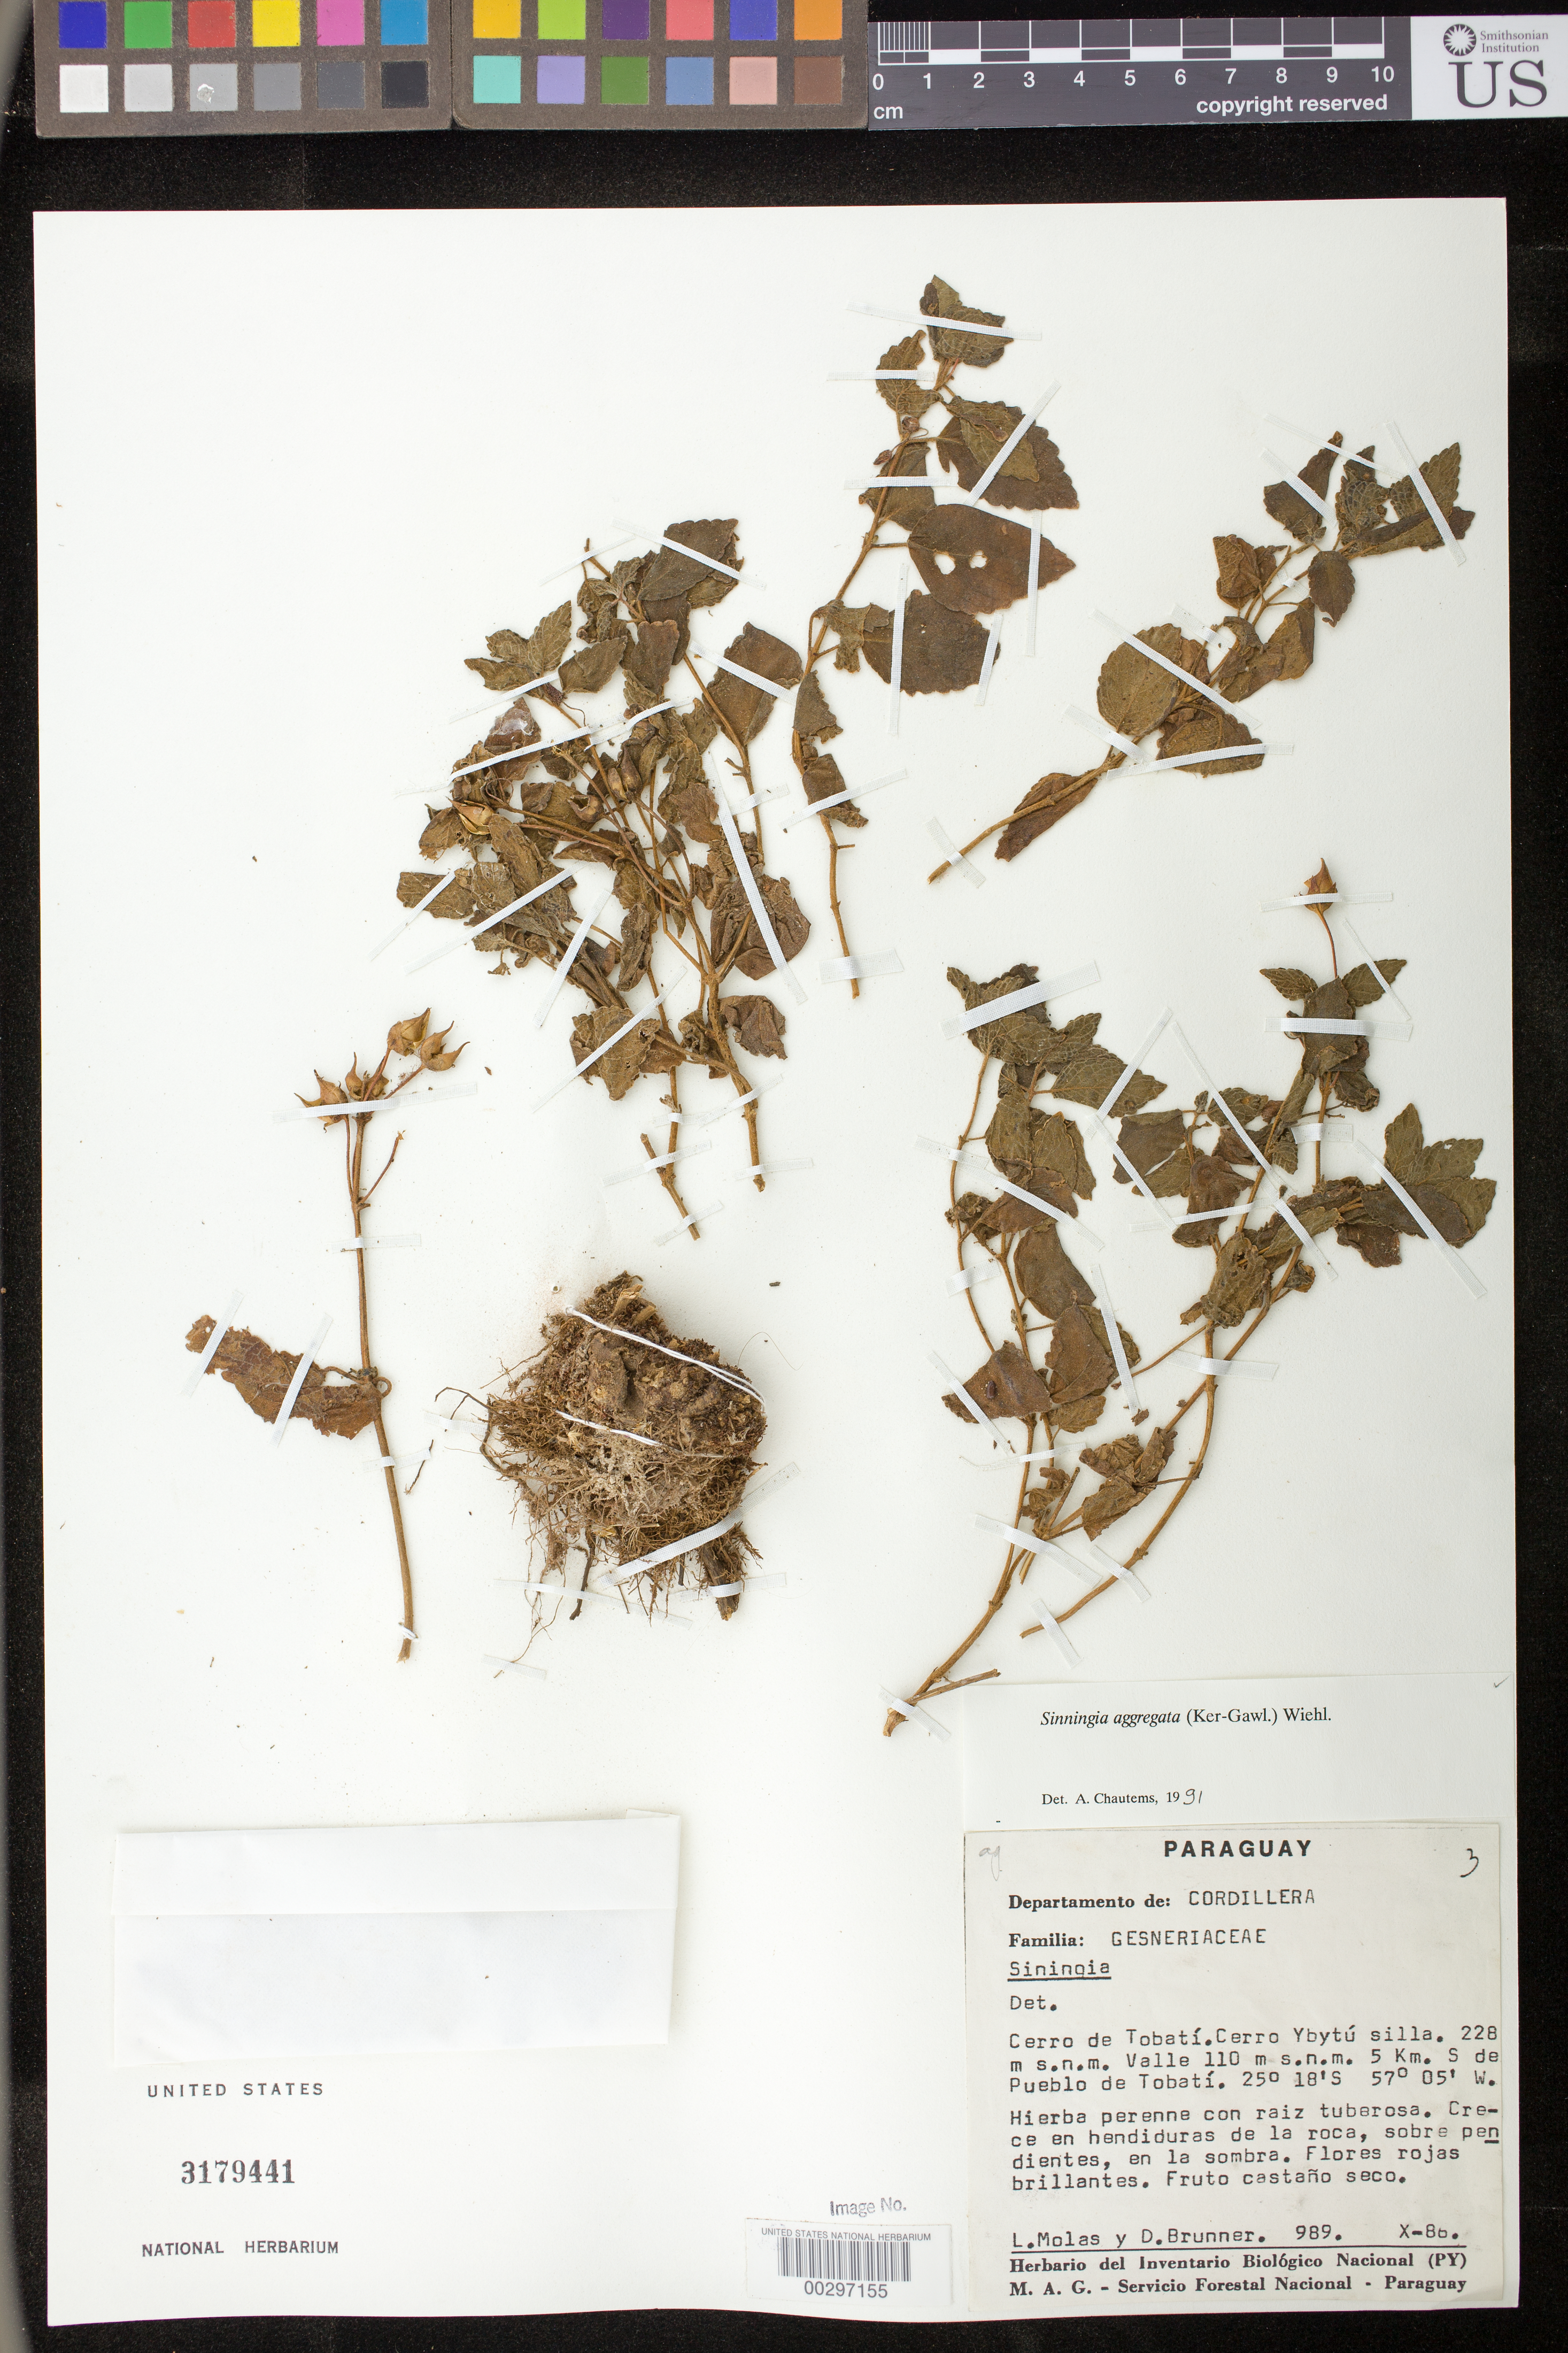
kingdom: Plantae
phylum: Tracheophyta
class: Magnoliopsida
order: Lamiales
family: Gesneriaceae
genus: Sinningia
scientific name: Sinningia aggregata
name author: (Ker Gawl.) Wiehler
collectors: L. Molas & D. Brunner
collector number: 989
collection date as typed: Dec 1986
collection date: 1986-12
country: Paraguay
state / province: Cordillera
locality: Cerro de Tobati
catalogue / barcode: US 3179441